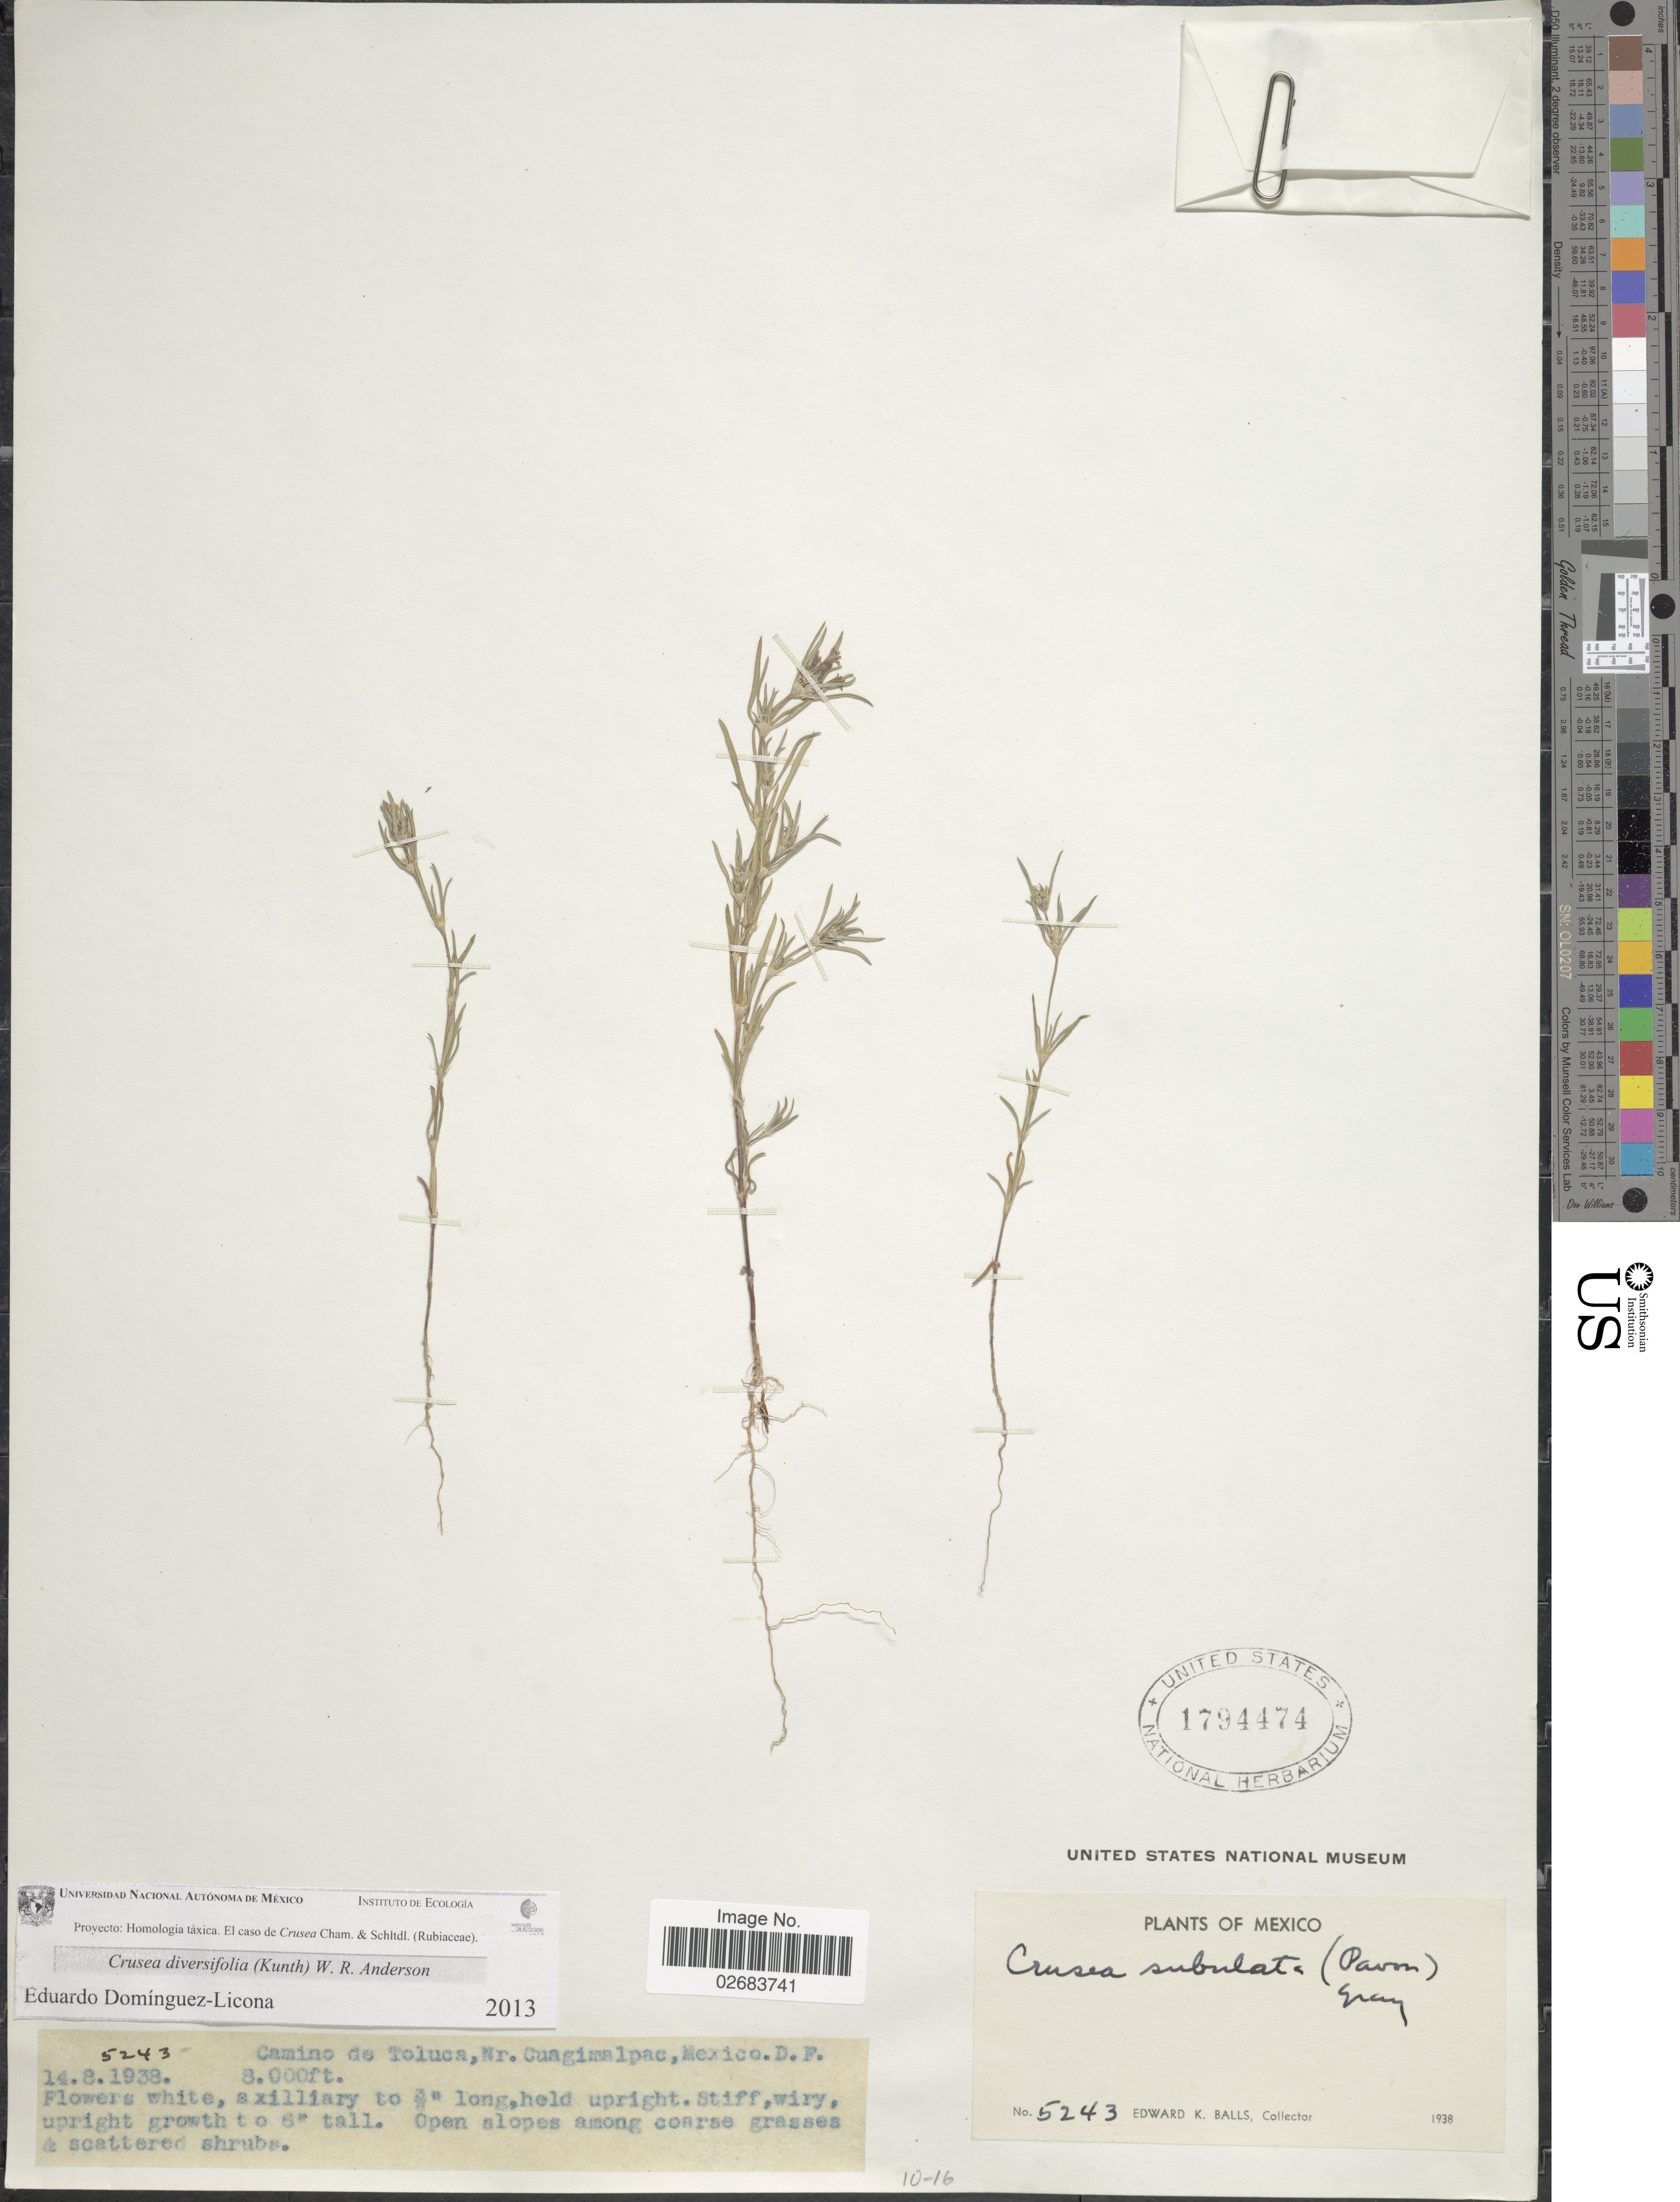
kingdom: Plantae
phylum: Tracheophyta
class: Magnoliopsida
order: Gentianales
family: Rubiaceae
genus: Crusea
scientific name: Crusea diversifolia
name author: (Kunth) W.R. Anderson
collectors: E. K. Balls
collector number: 5243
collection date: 1938-08-14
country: Mexico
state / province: Distrito Federal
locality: Camino de Toluca, Nr. Cuagimalpac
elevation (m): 2438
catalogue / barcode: US 1794474